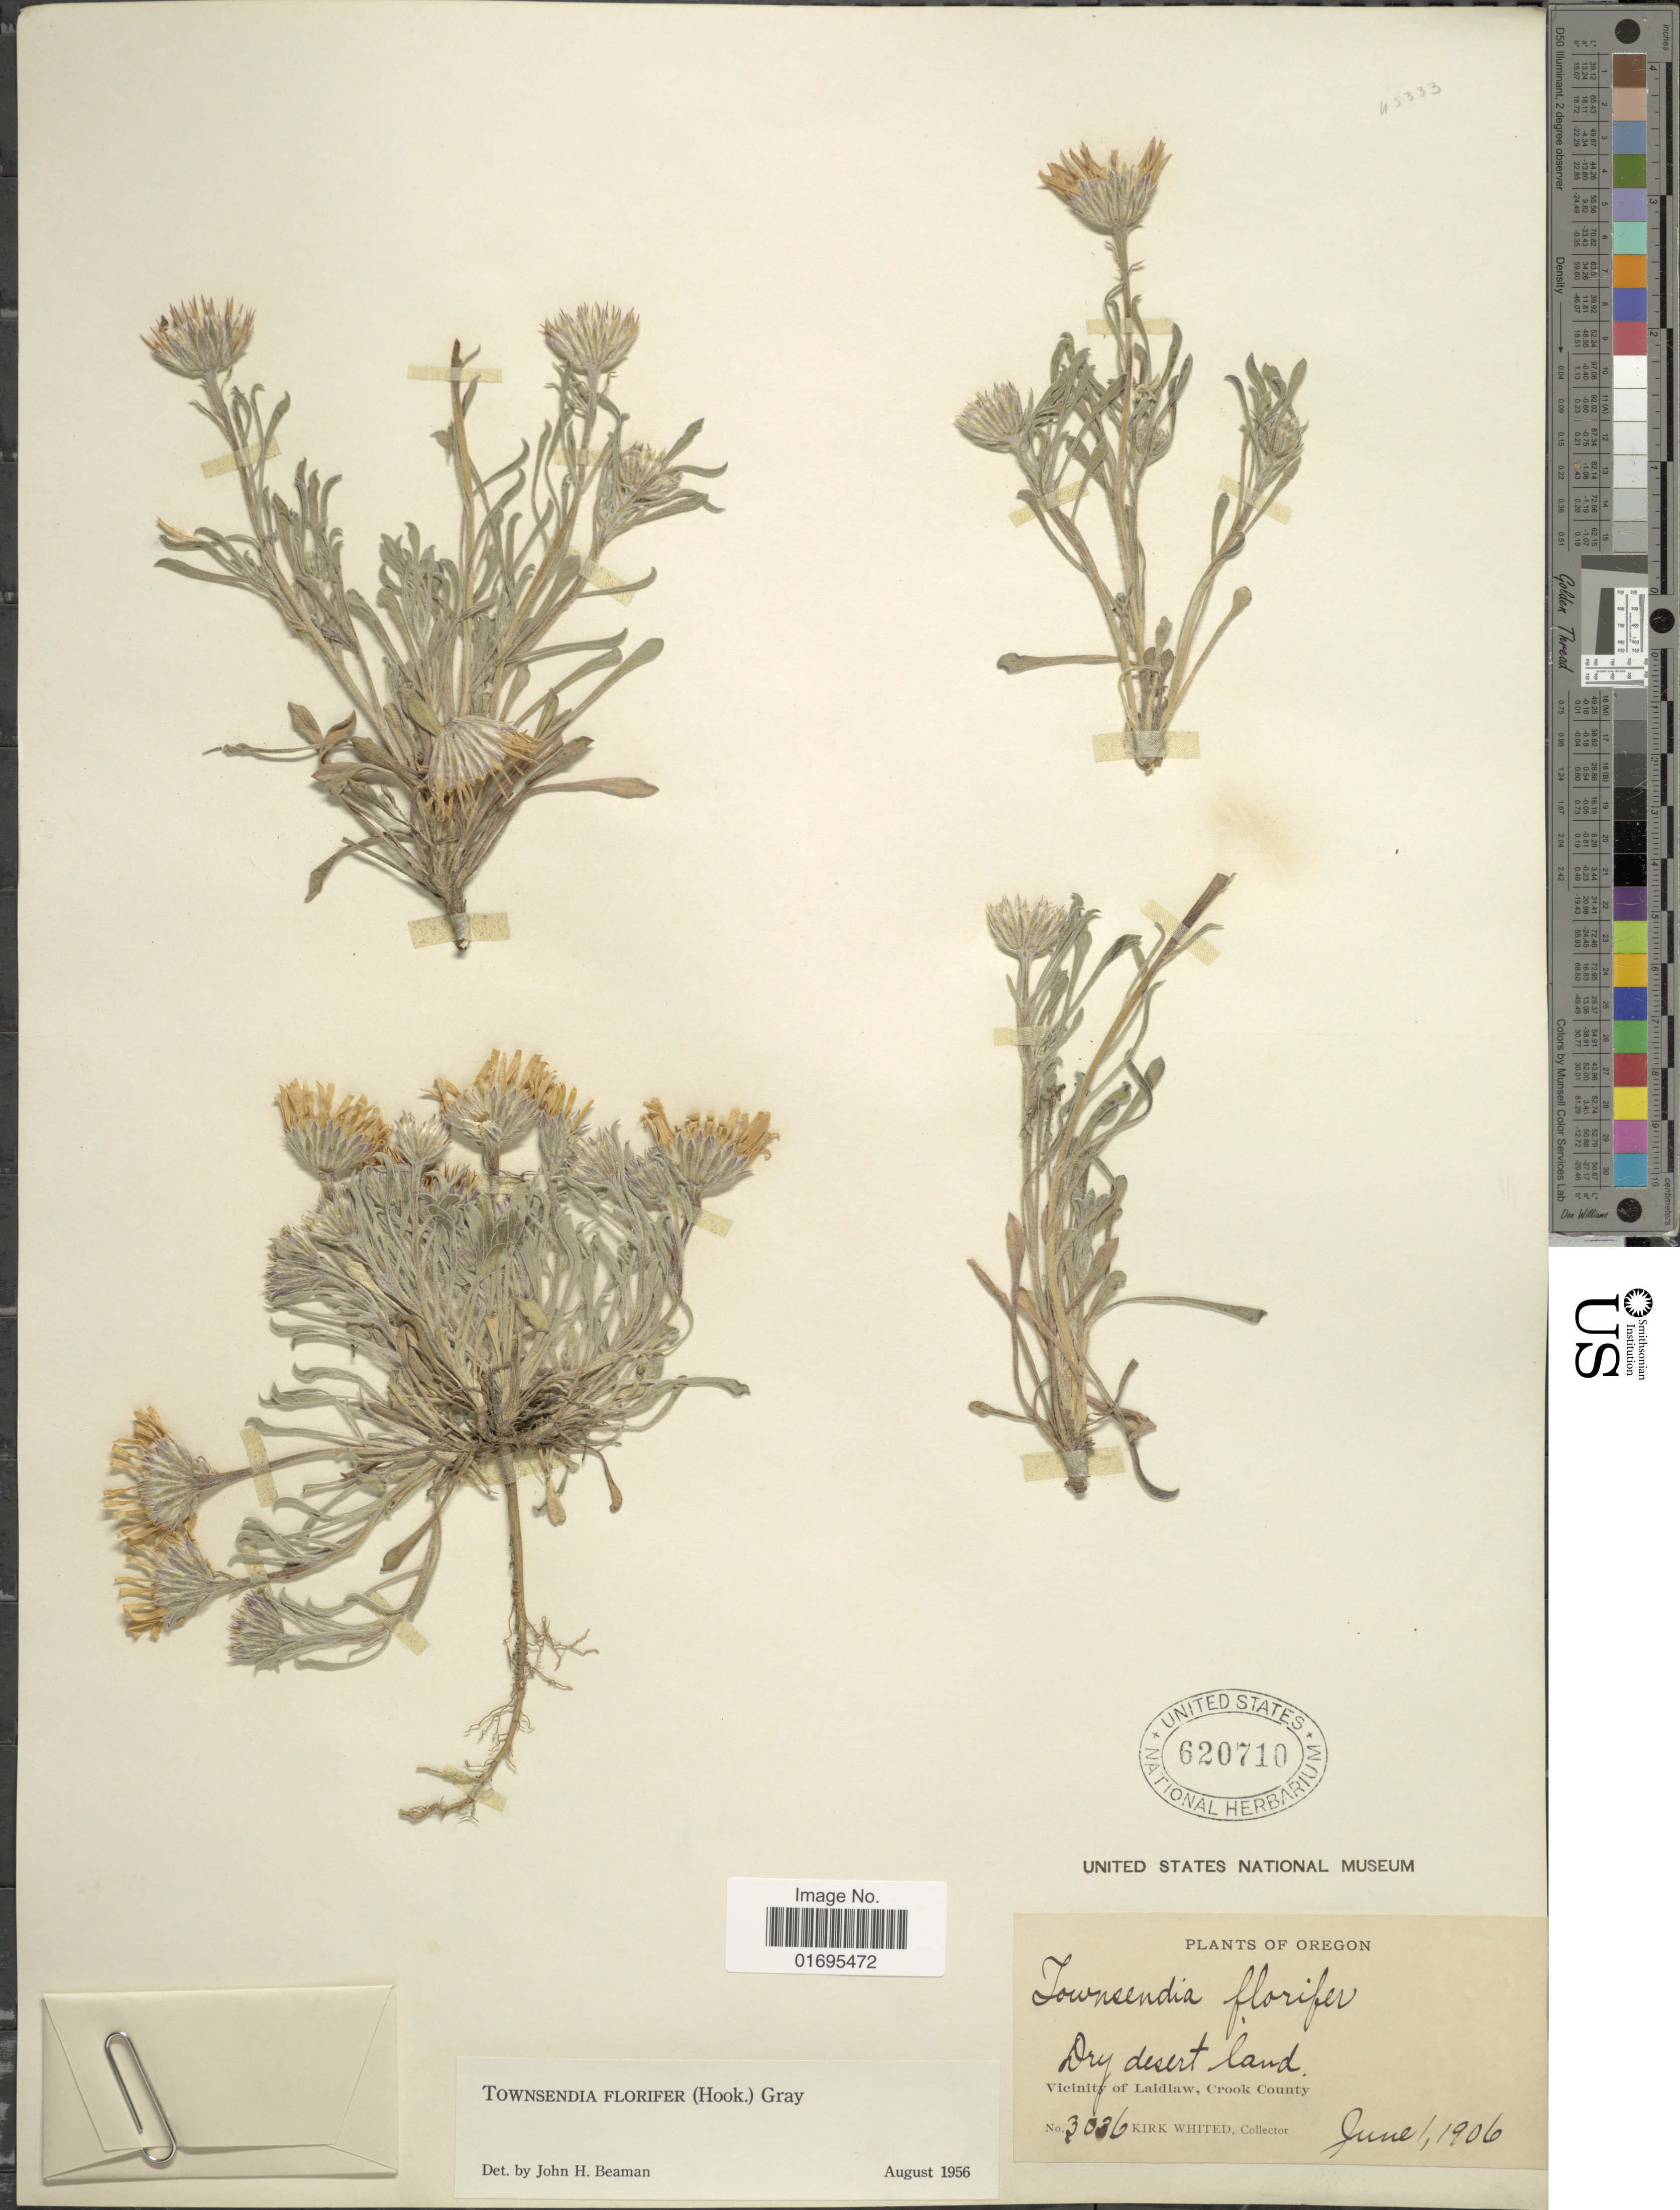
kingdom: Plantae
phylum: Tracheophyta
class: Magnoliopsida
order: Asterales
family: Asteraceae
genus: Townsendia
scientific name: Townsendia florifer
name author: (Hook.) A. Gray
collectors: K. Whited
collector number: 3036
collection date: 1906-06-01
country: United States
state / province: Oregon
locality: Dry desert land, Vicinity of Laidlaw, Crook County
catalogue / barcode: US 620710